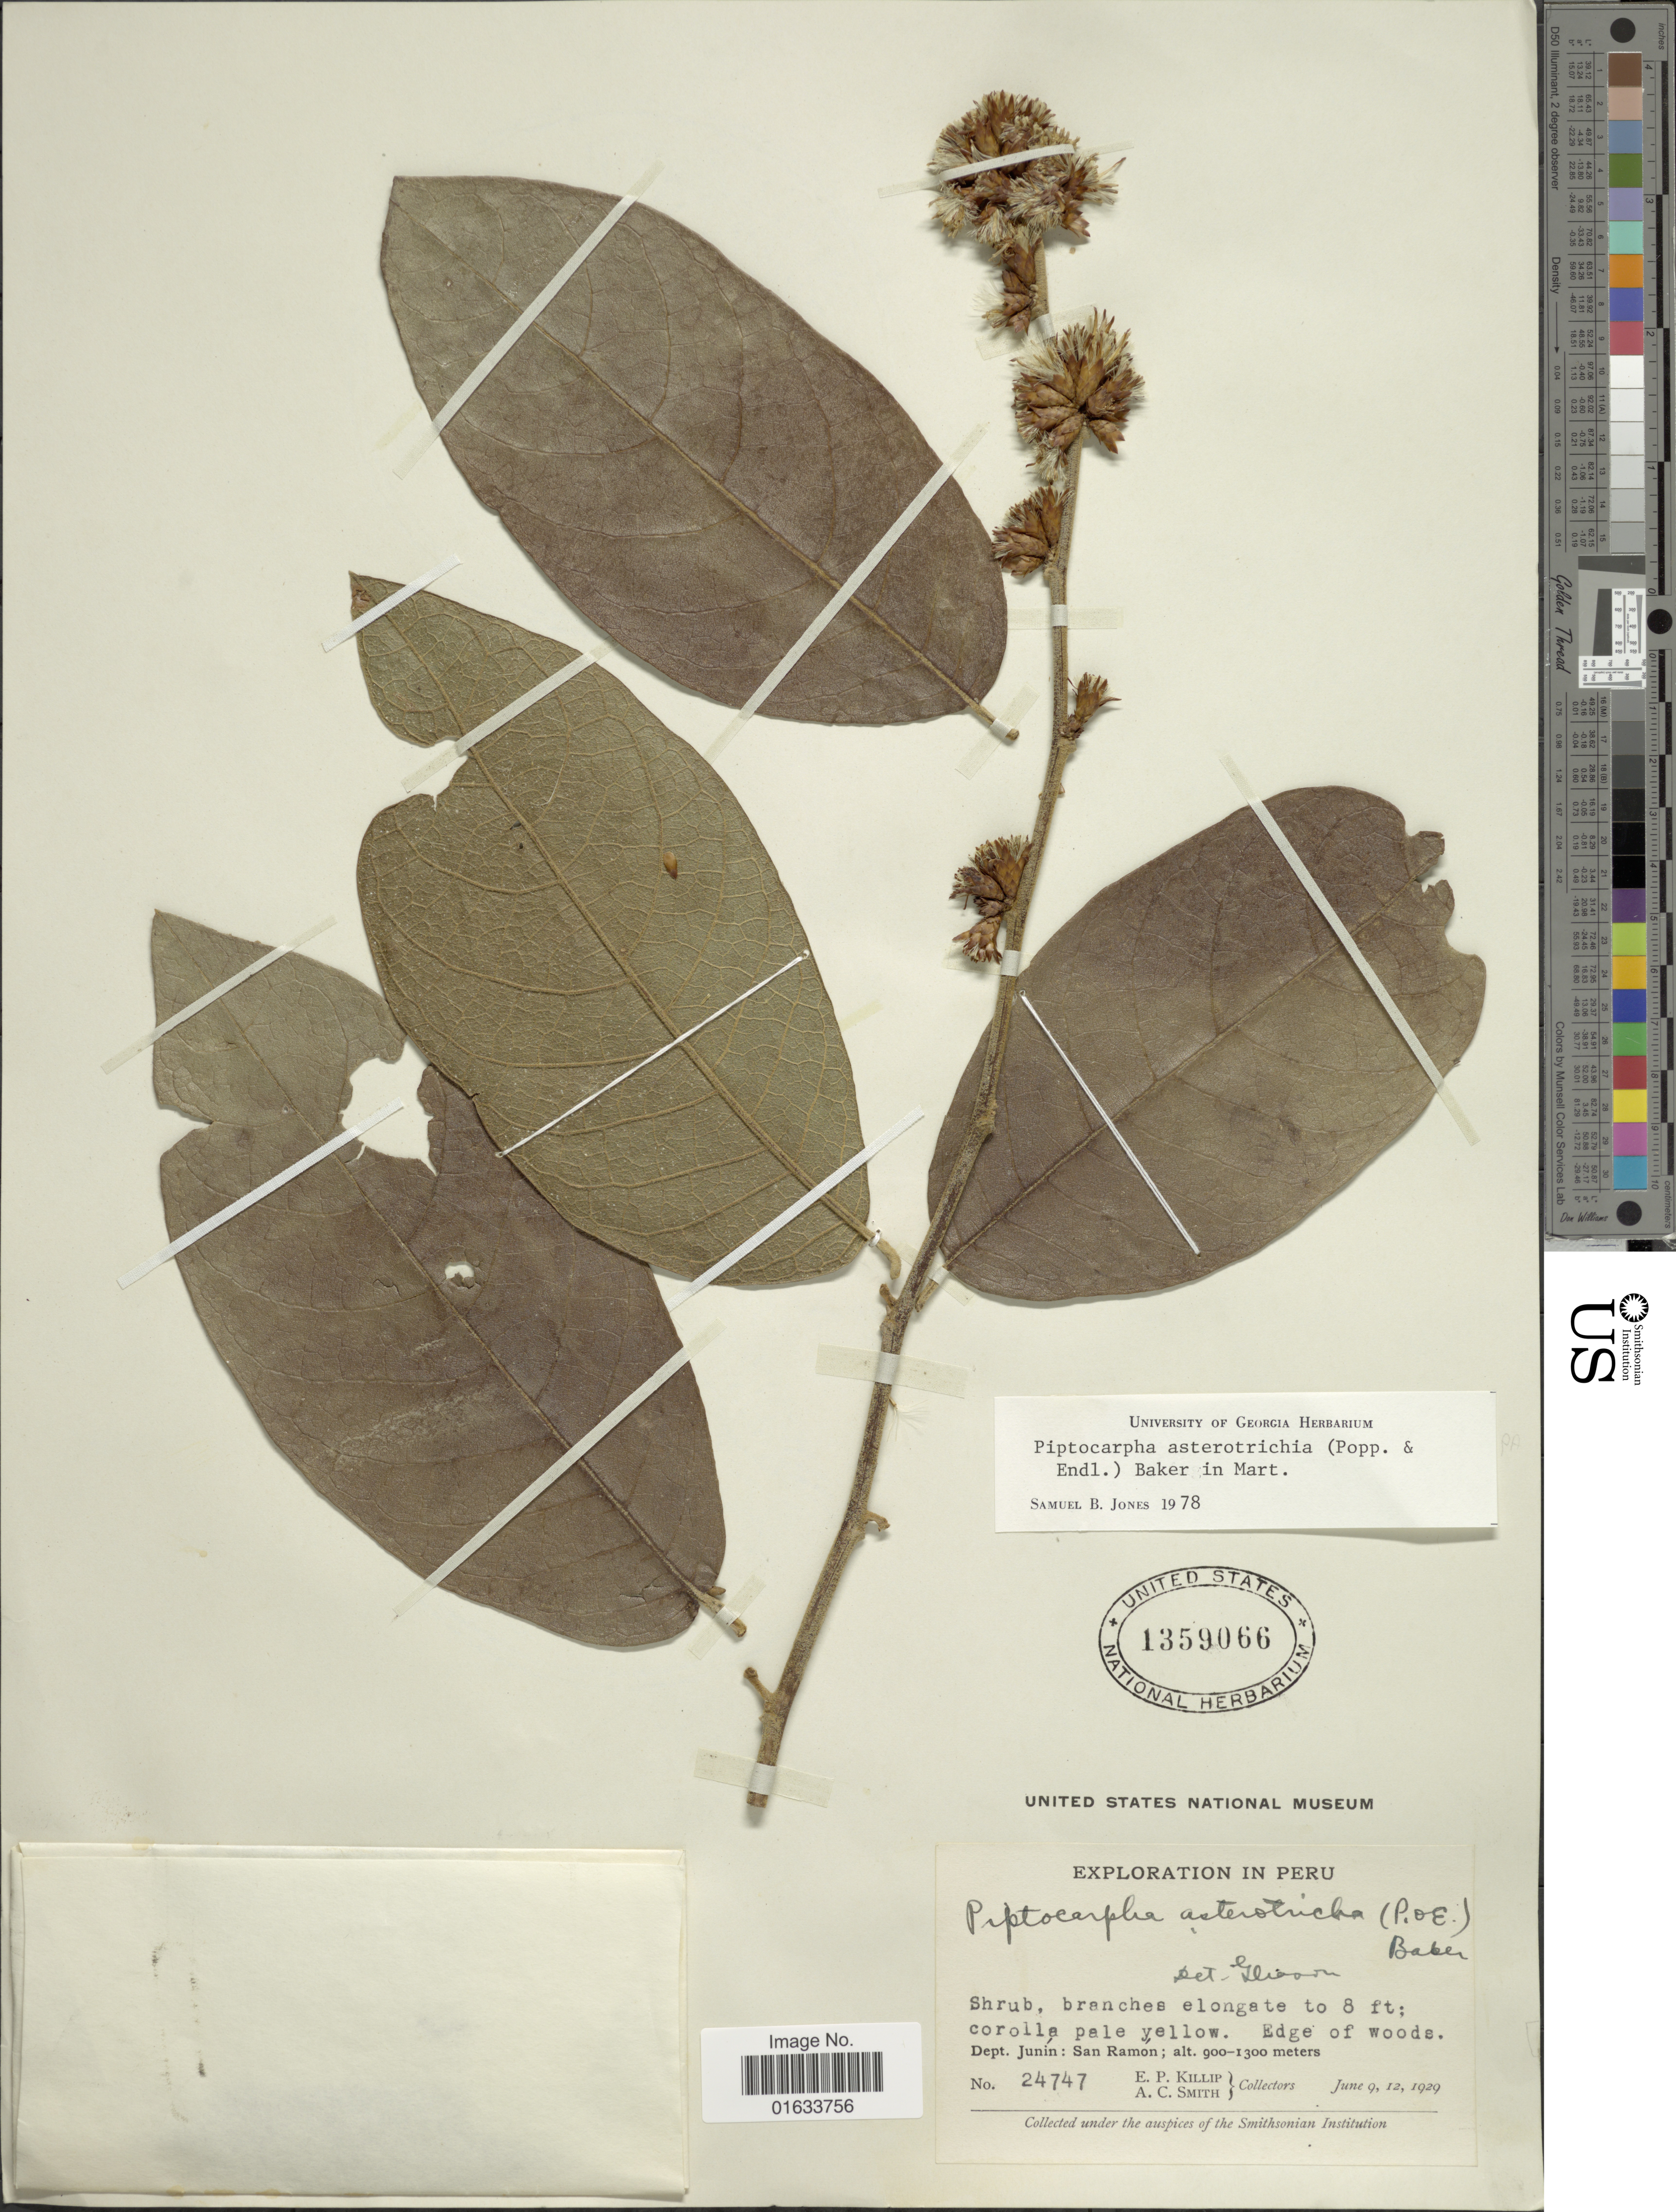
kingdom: Plantae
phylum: Tracheophyta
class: Magnoliopsida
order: Asterales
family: Asteraceae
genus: Piptocarpha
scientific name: Piptocarpha asterotrichia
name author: (Poepp.) Baker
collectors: E. P. Killip & A. C. Smith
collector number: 24747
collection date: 1929-06-09/1929-06-12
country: Peru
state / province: Junín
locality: Dept. Junín: San Ramon.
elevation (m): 900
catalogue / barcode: US 1359066